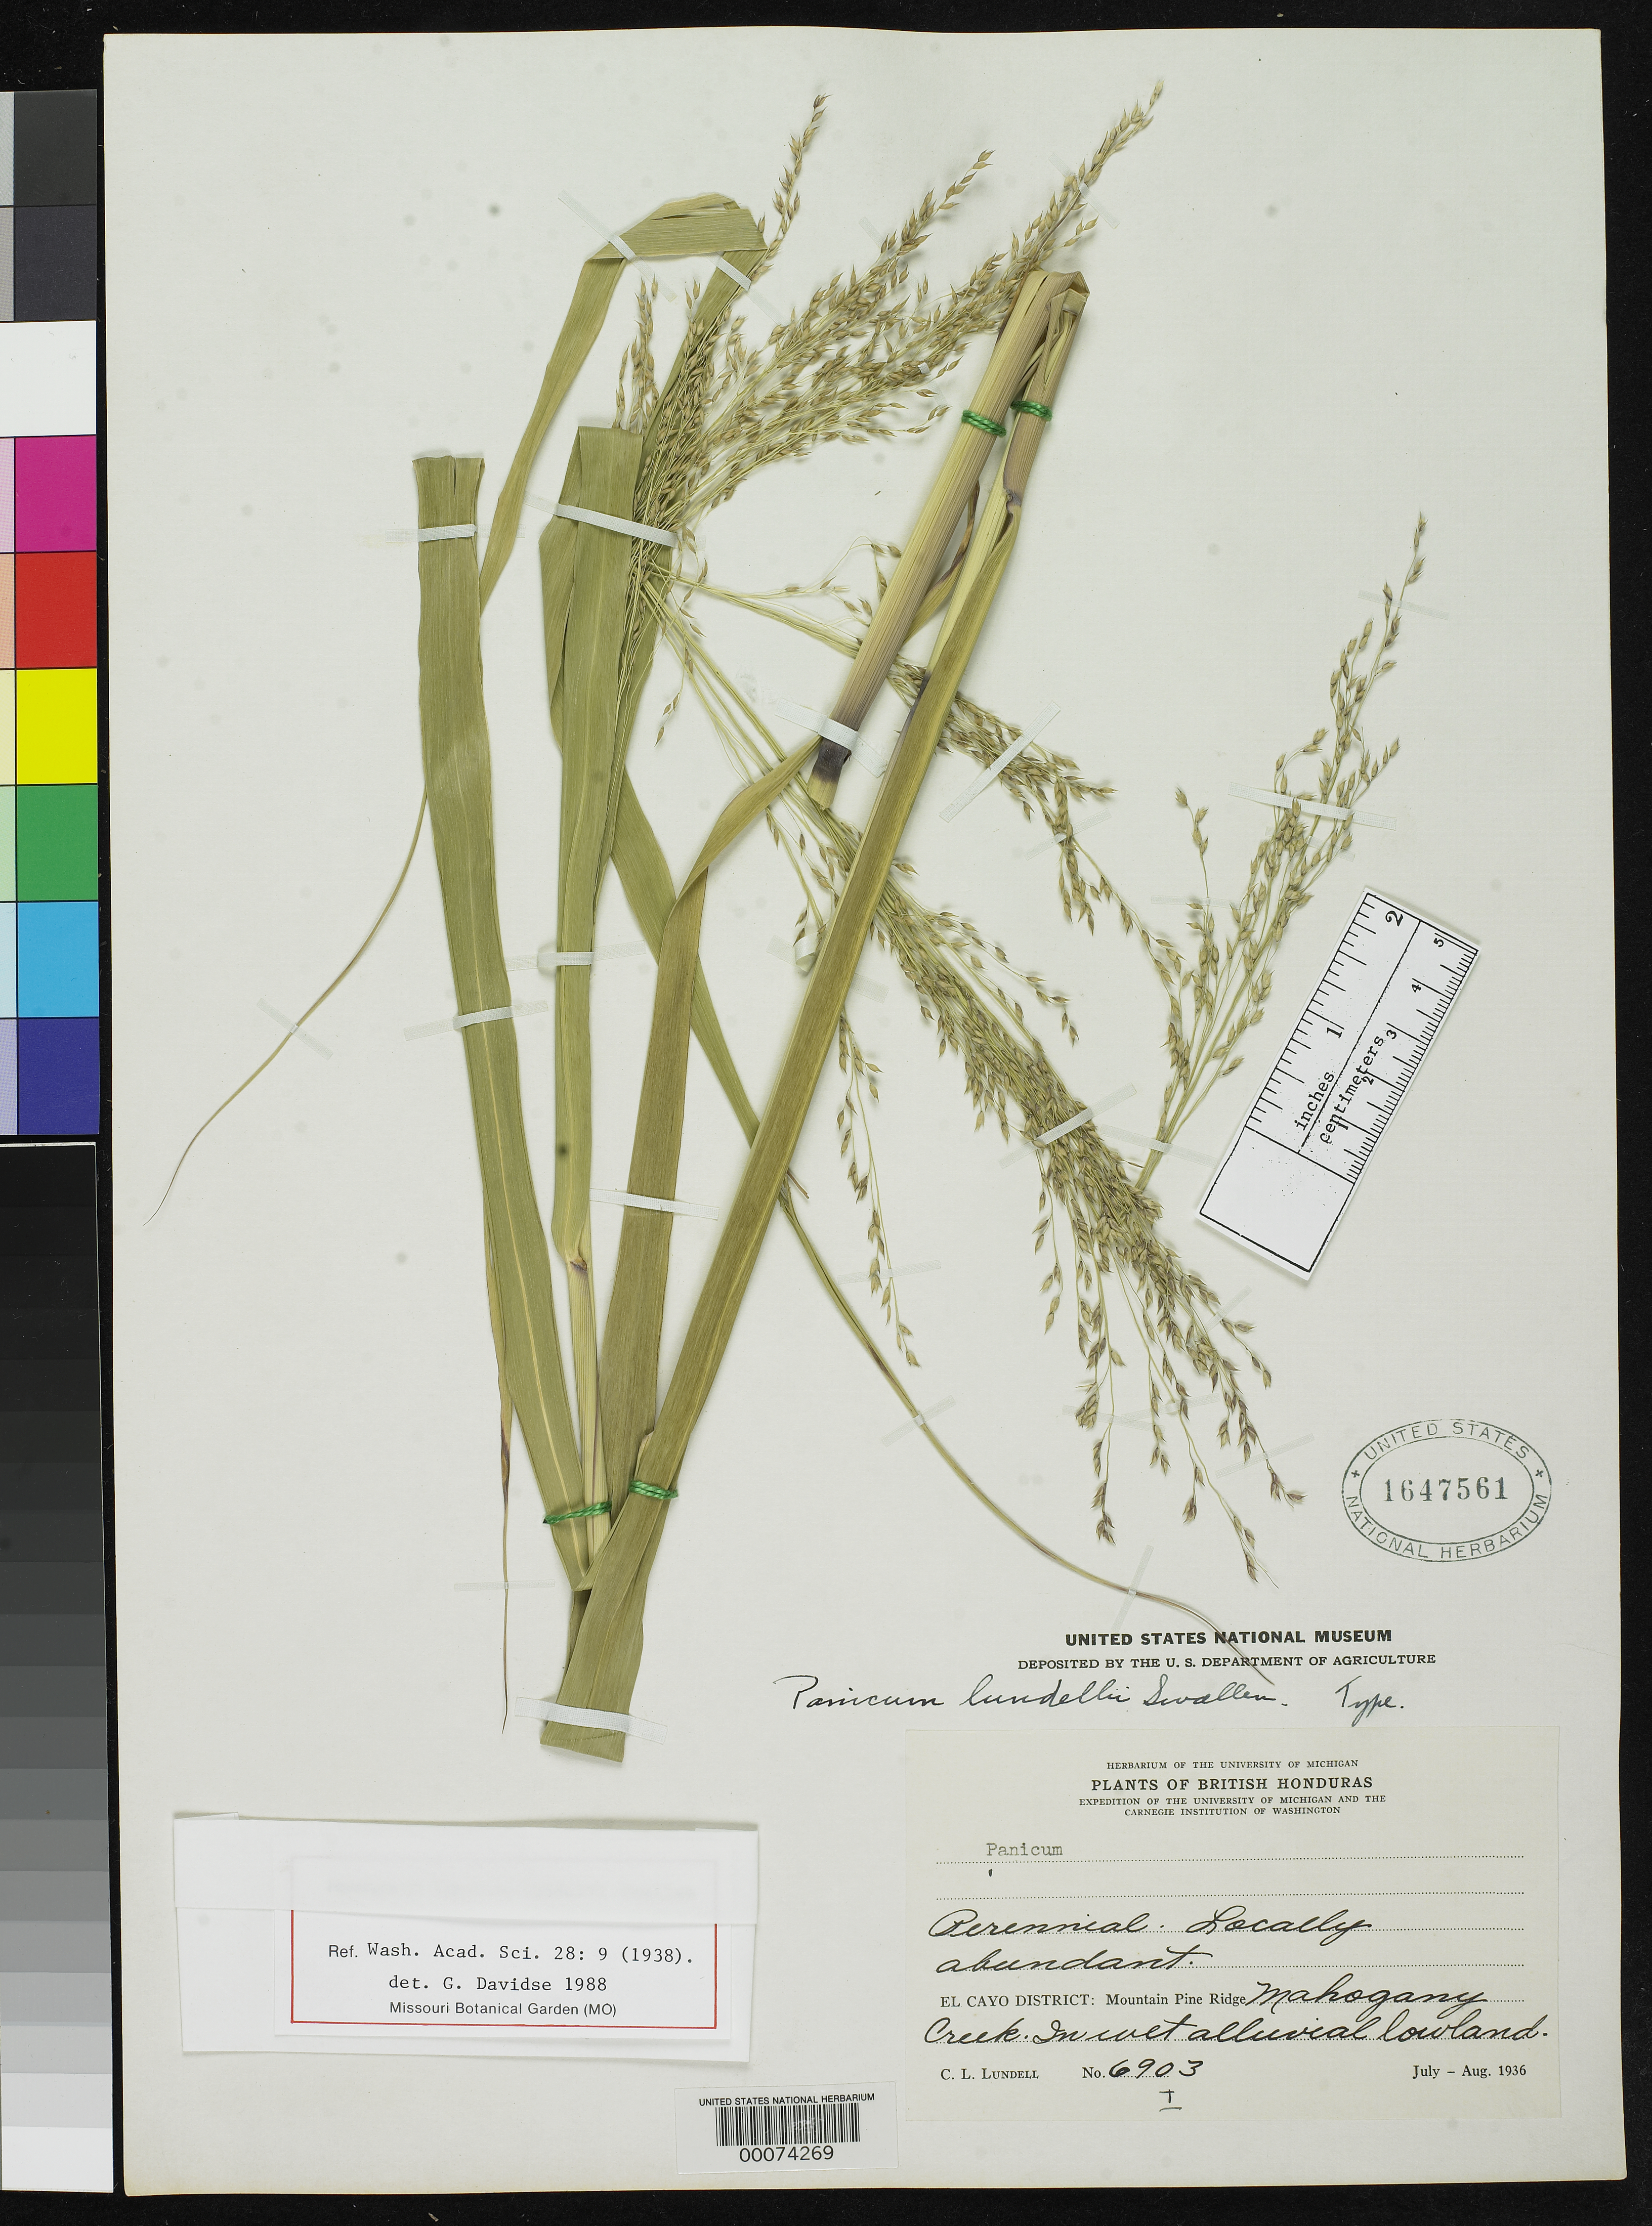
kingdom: Plantae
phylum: Tracheophyta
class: Liliopsida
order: Poales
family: Poaceae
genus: Panicum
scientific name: Panicum lundellii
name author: Swallen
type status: Holotype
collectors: C. L. Lundell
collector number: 6903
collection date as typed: Jul 1936 to -- Aug 1936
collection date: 1936-07/1936-08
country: Belize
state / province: Cayo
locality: Mahogany Creek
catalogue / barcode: US 1647561